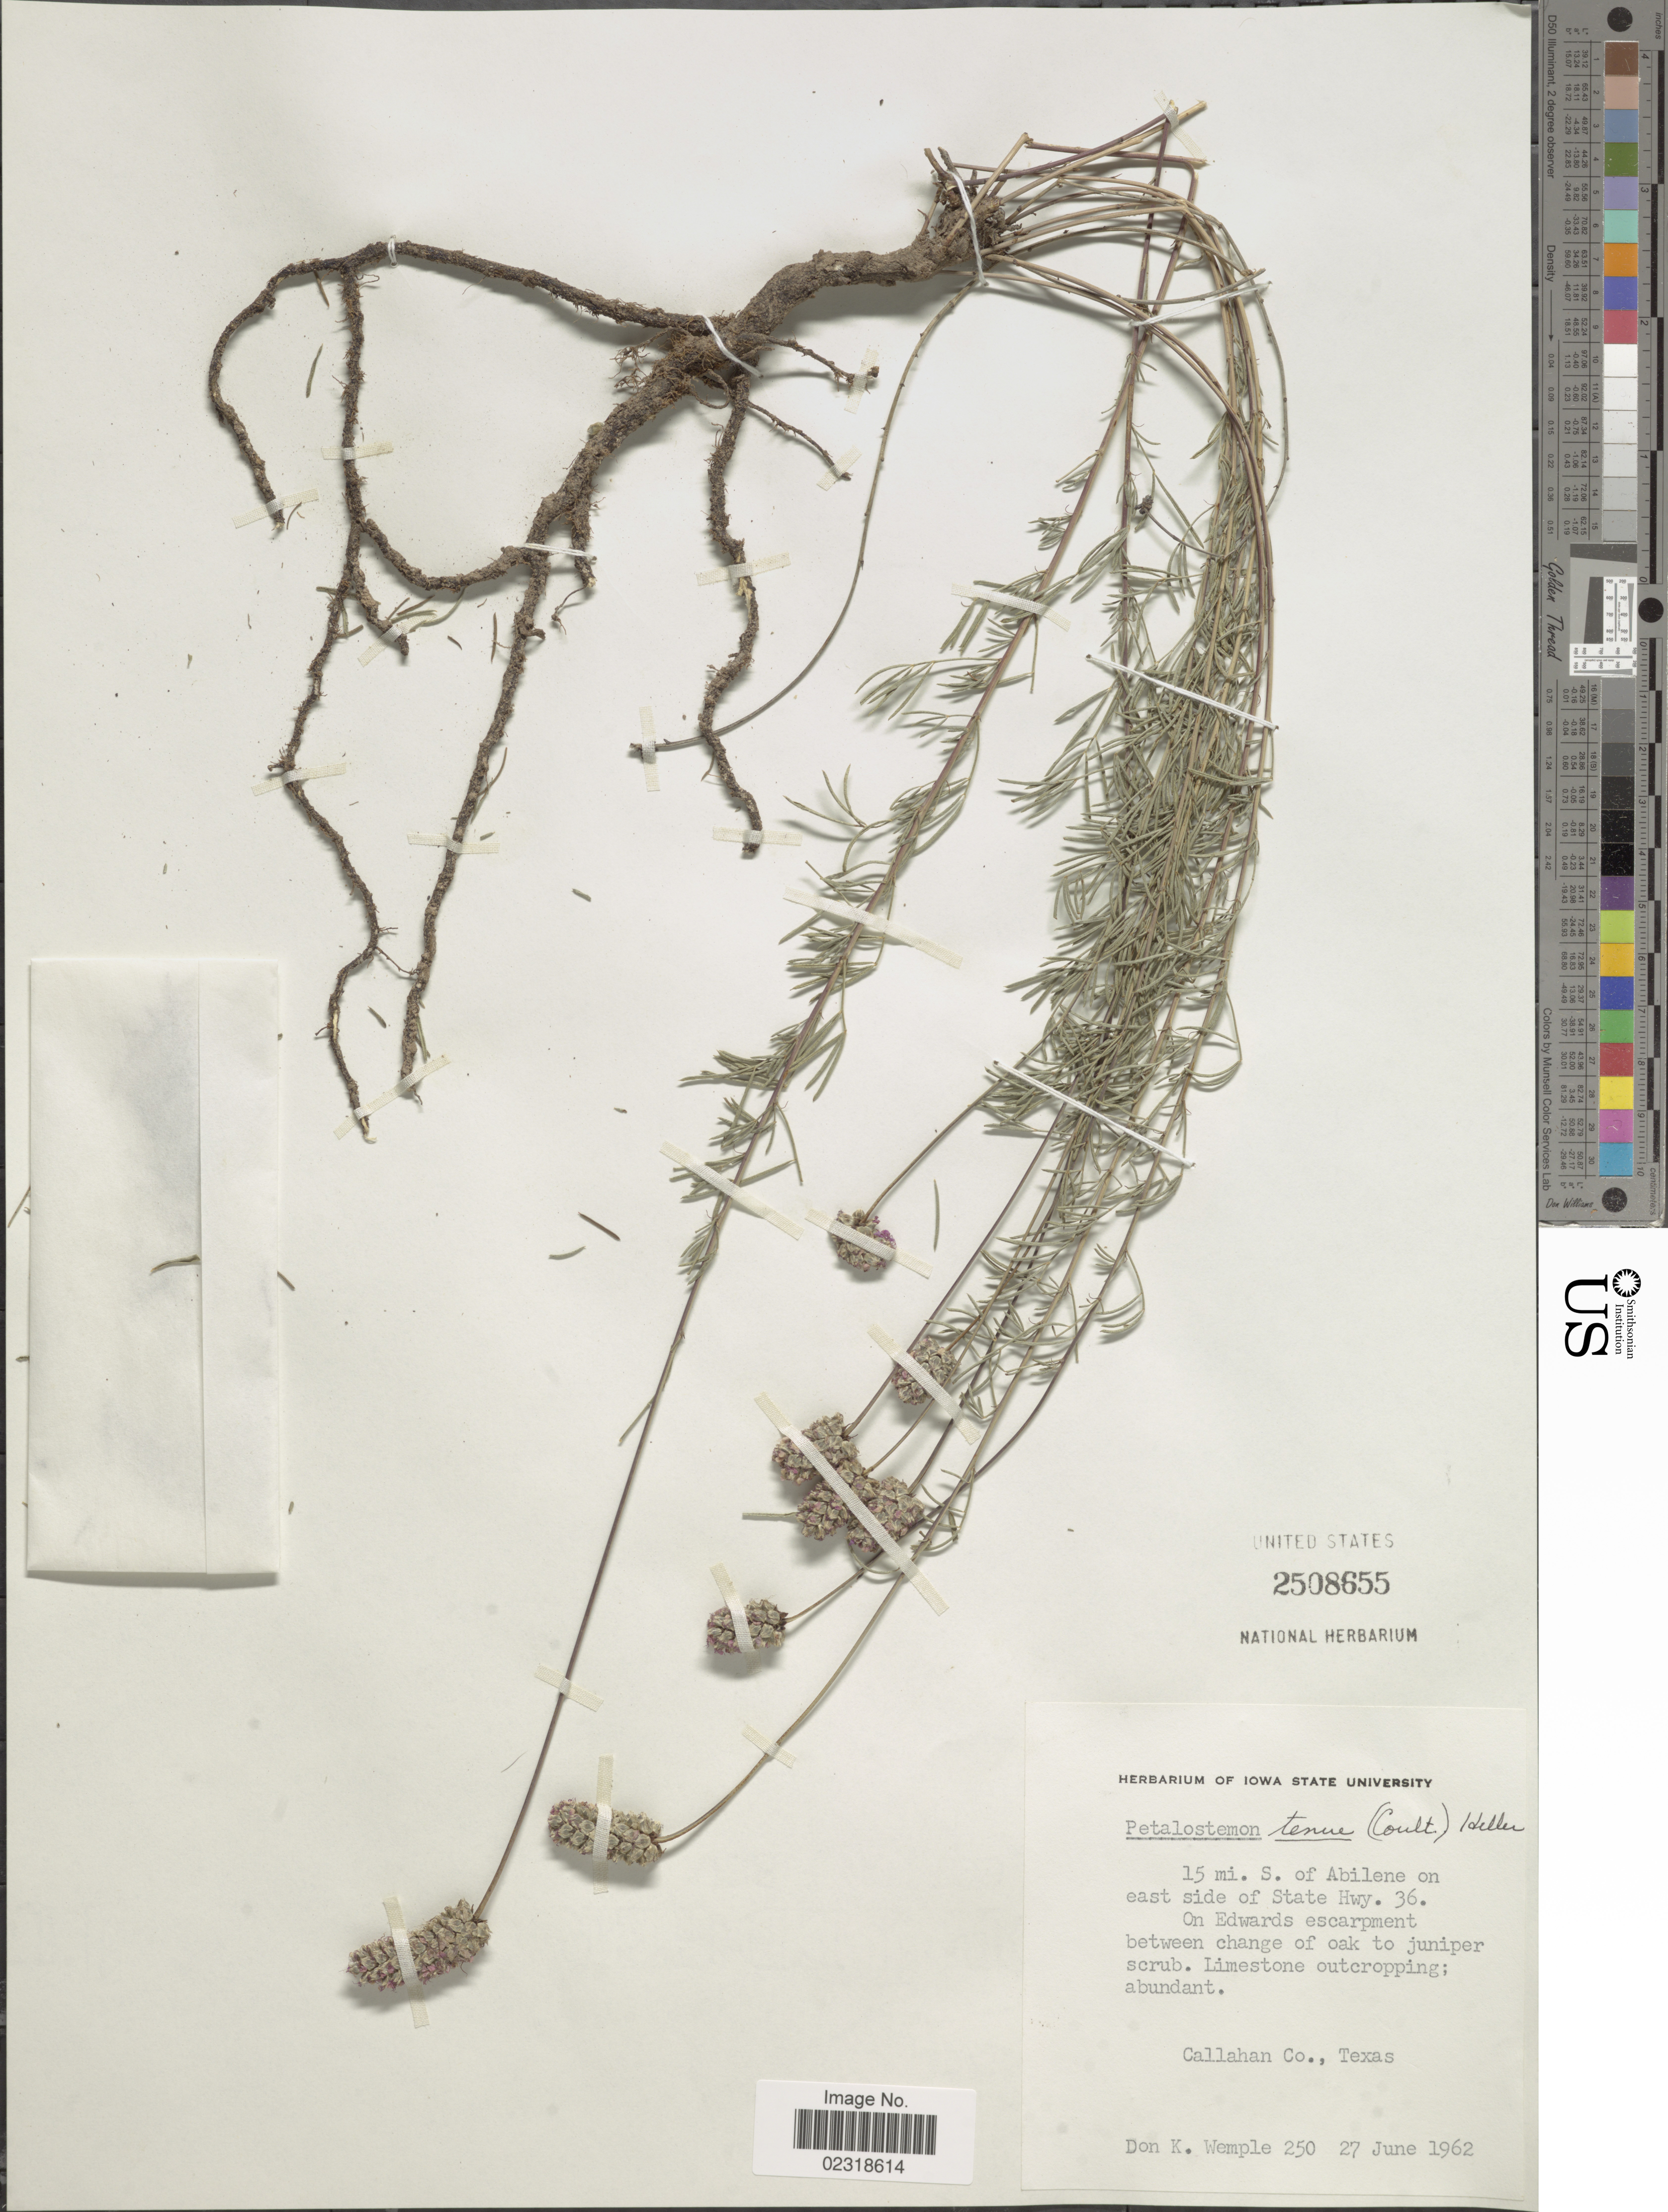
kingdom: Plantae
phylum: Tracheophyta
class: Magnoliopsida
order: Fabales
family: Fabaceae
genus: Dalea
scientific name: Dalea tenuis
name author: (J.M. Coult.) Shinners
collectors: D. Wemple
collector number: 250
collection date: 1962-06-27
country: United States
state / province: Texas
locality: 15 mi. S. of Abilene on east side of State Hwy. 36., on Edwards escarpment between change of oak to juniper scrub., Limestone outcropping, Collanhan Co.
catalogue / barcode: US 2508655